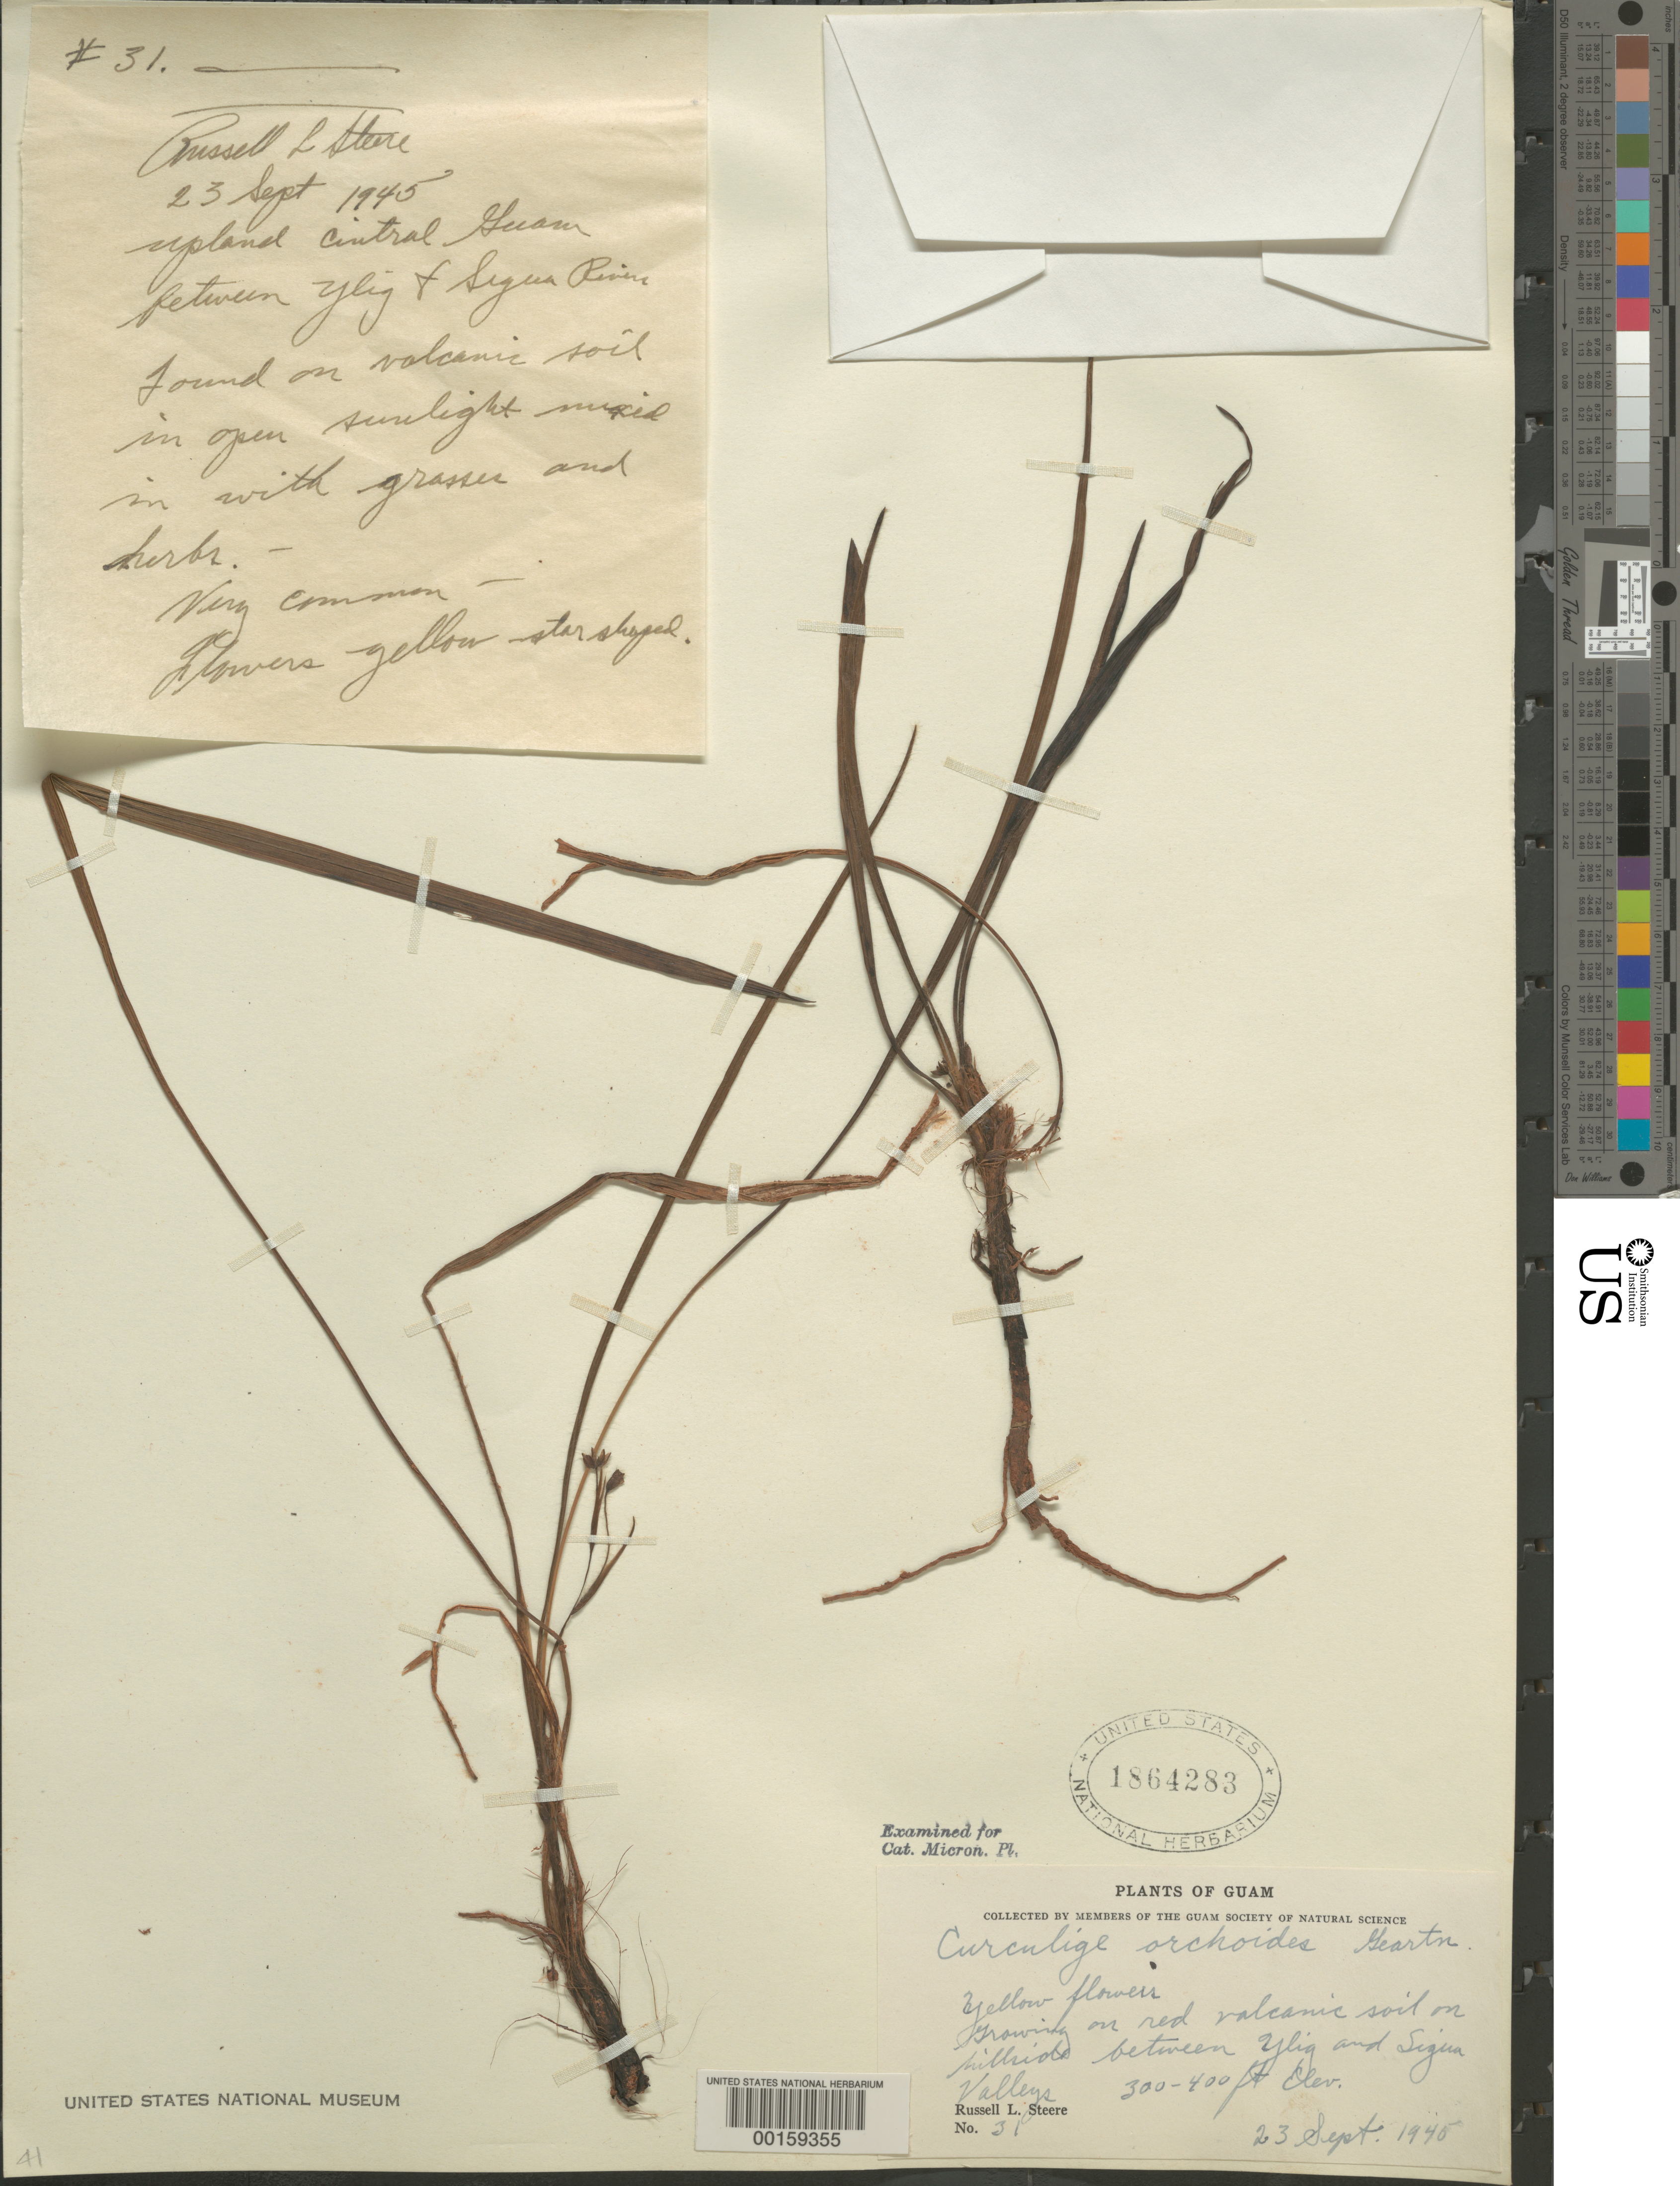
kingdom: Plantae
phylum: Tracheophyta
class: Liliopsida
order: Asparagales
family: Hypoxidaceae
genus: Curculigo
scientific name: Curculigo orchioides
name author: Gaertn.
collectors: W. C. Steere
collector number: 31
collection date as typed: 23 Sep 1945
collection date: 1945-09-23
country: Guam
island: Guam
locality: Between ylig and sigua valleys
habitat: Red volcanic soil on hillside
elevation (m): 91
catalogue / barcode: US 1864283